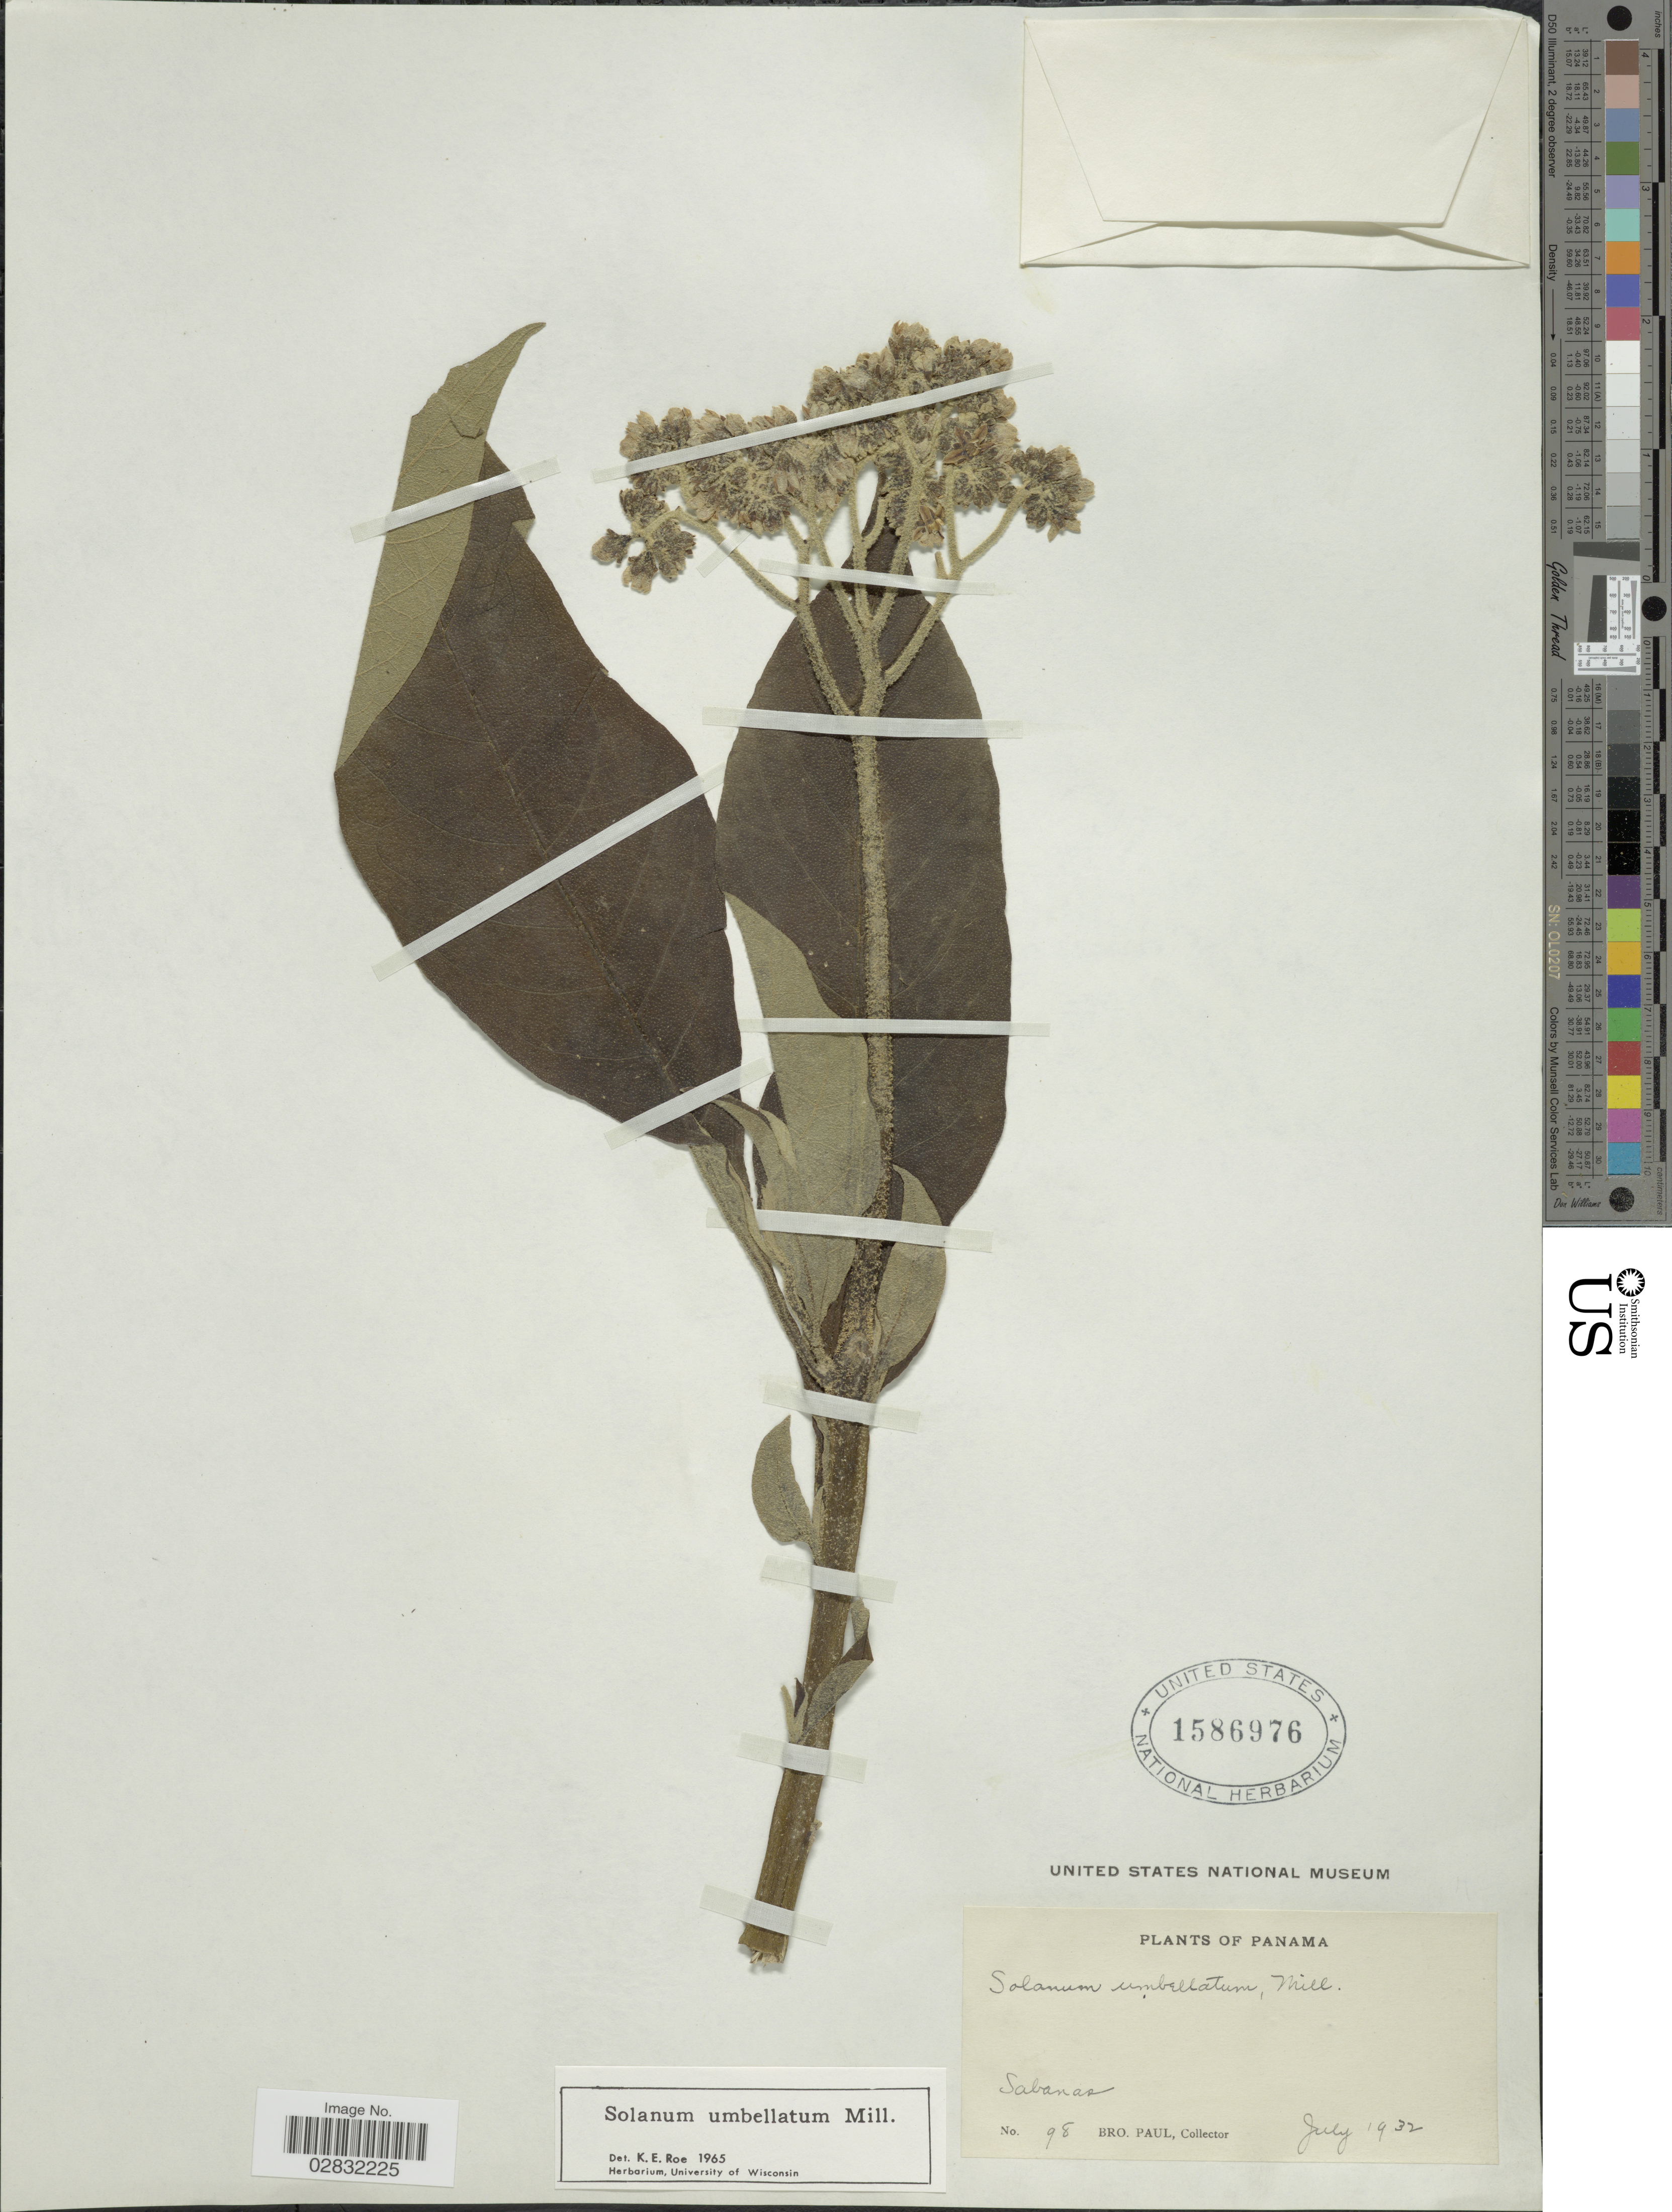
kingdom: Plantae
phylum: Tracheophyta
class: Magnoliopsida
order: Solanales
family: Solanaceae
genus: Solanum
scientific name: Solanum umbellatum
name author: Mill.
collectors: B. Paul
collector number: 98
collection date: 1932-07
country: Panama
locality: Sabanas.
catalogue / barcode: US 1586976